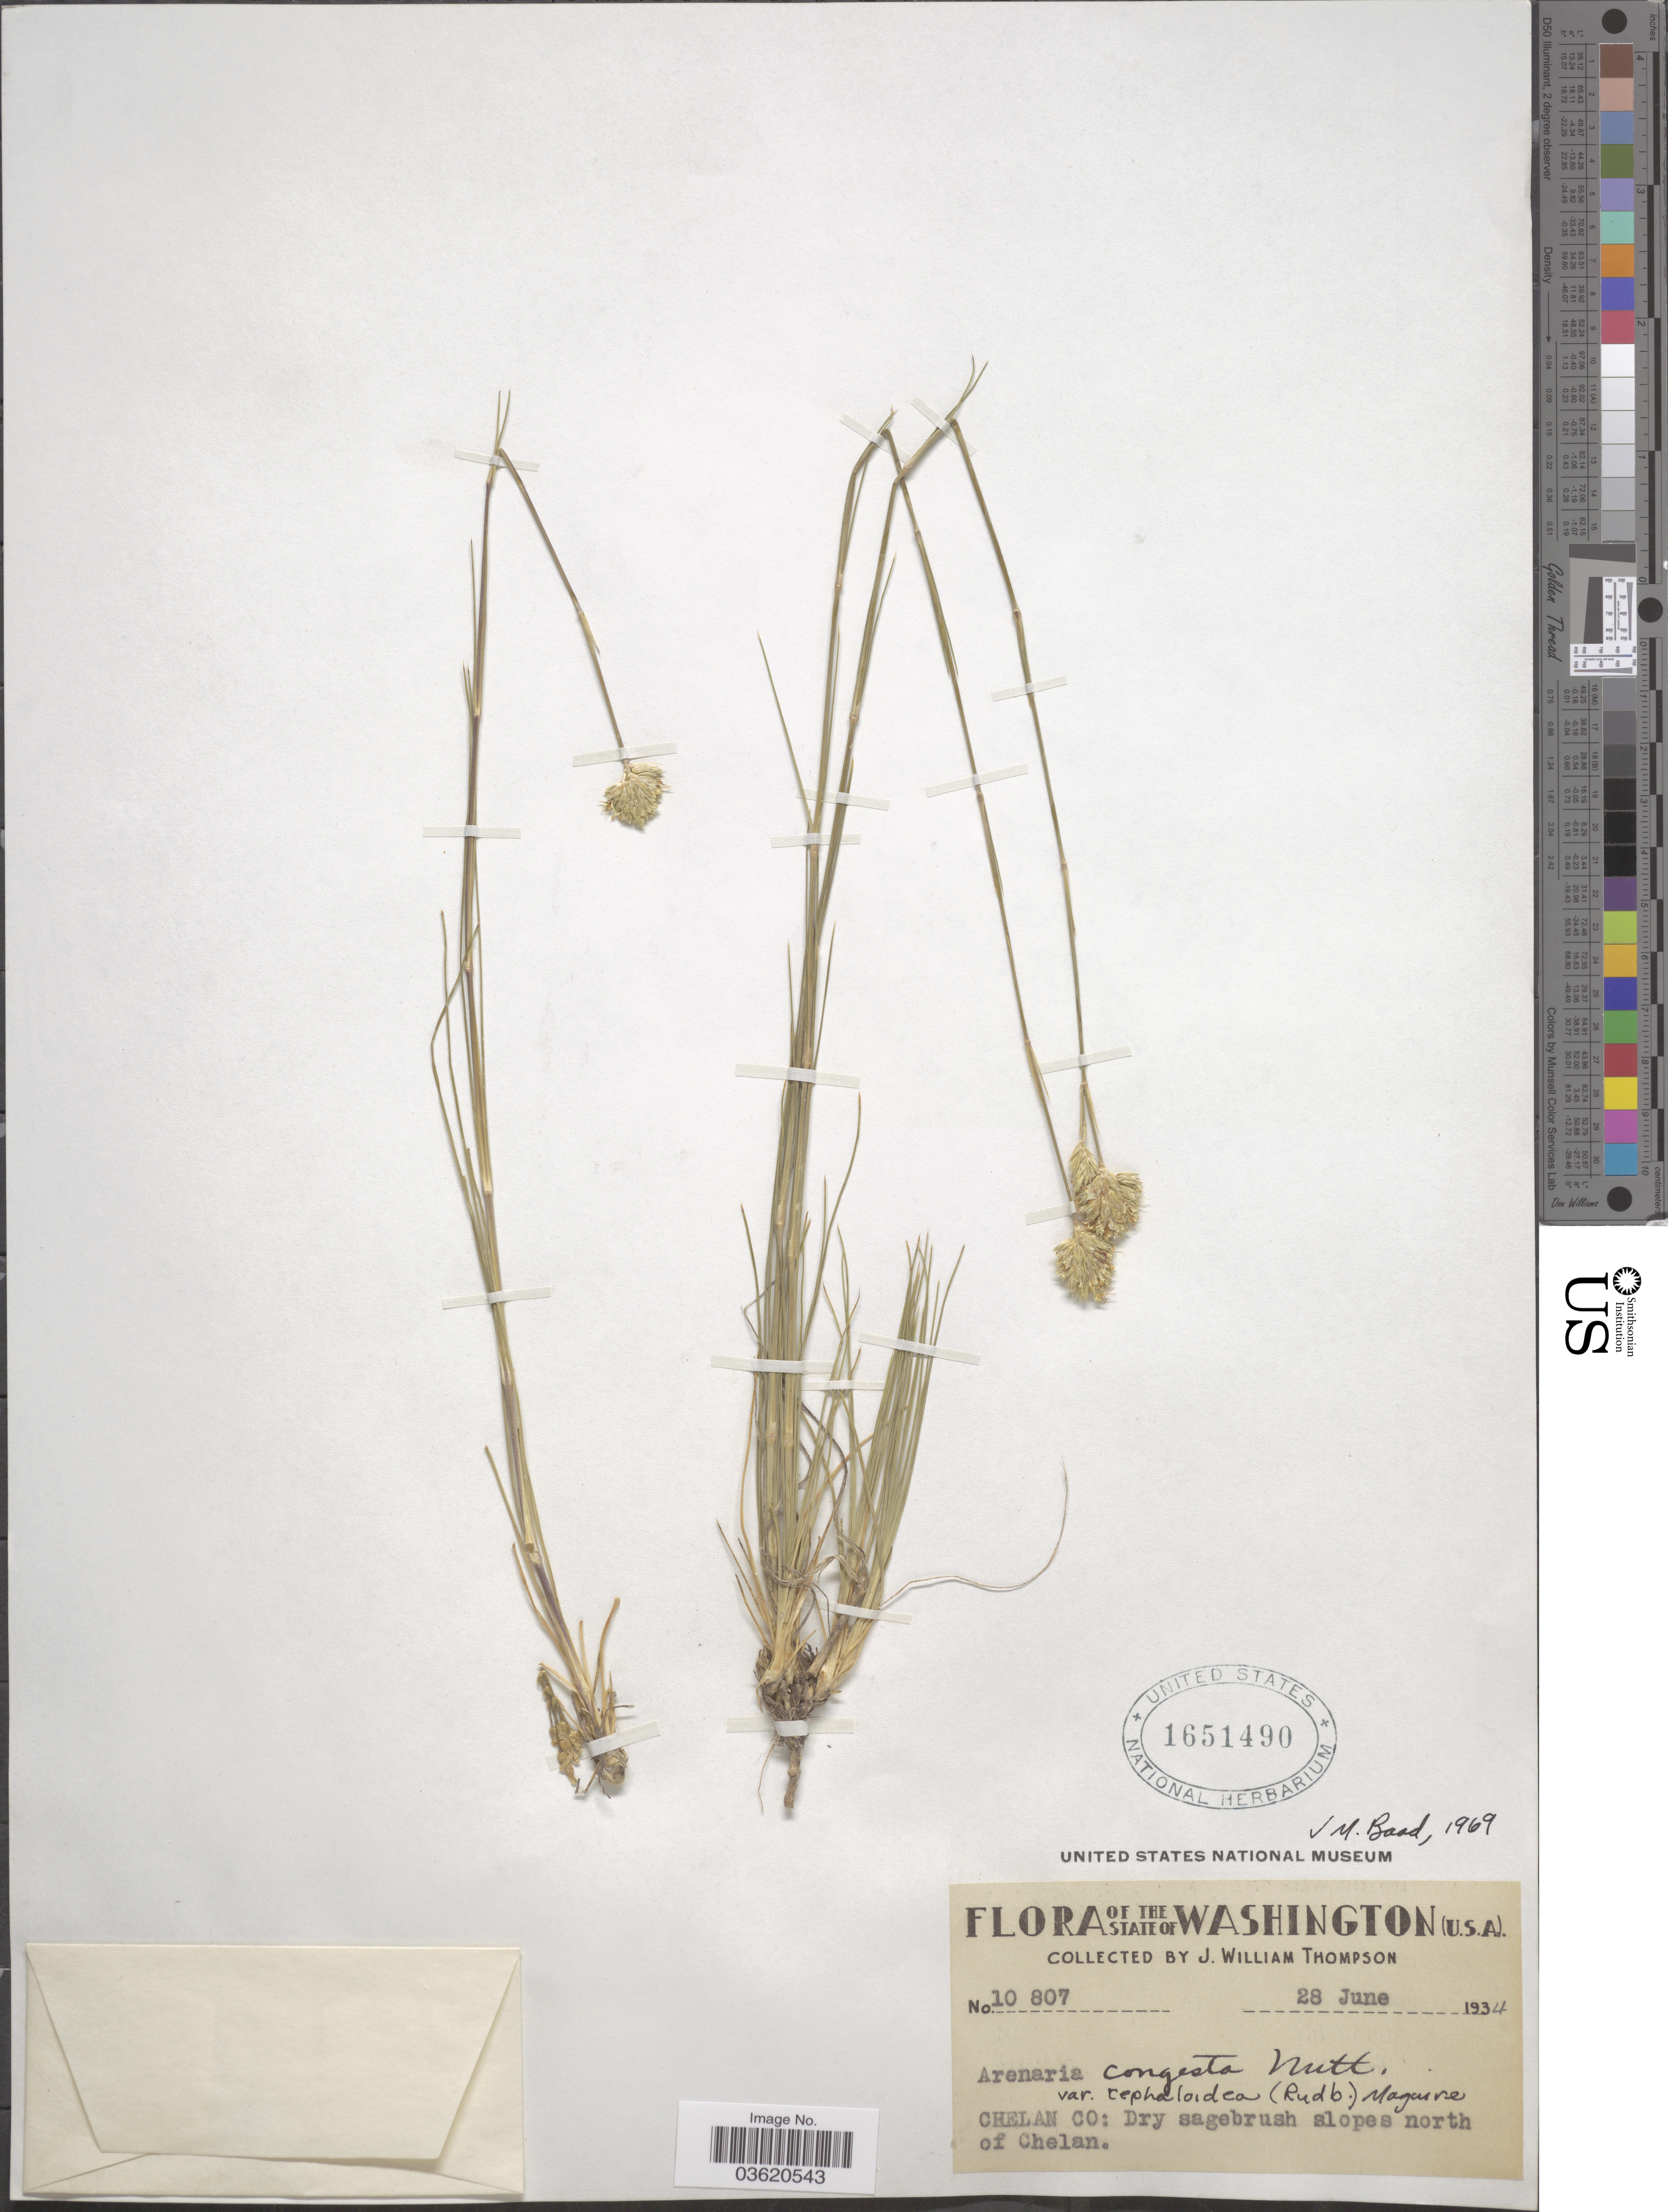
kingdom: Plantae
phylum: Tracheophyta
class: Magnoliopsida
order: Caryophyllales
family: Caryophyllaceae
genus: Eremogone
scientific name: Eremogone congesta var. cephaloidea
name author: (Rydb.) R.L. Hartm. & Rabeler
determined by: Strong, Mark T., (BOT), Smithsonian Institution - National Museum of Natural History (UNITED STATES)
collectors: J. W. Thompson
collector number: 10807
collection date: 1934-06-28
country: United States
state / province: Washington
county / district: Chelan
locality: Chelan Co: north of Chelan.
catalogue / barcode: US 1651490